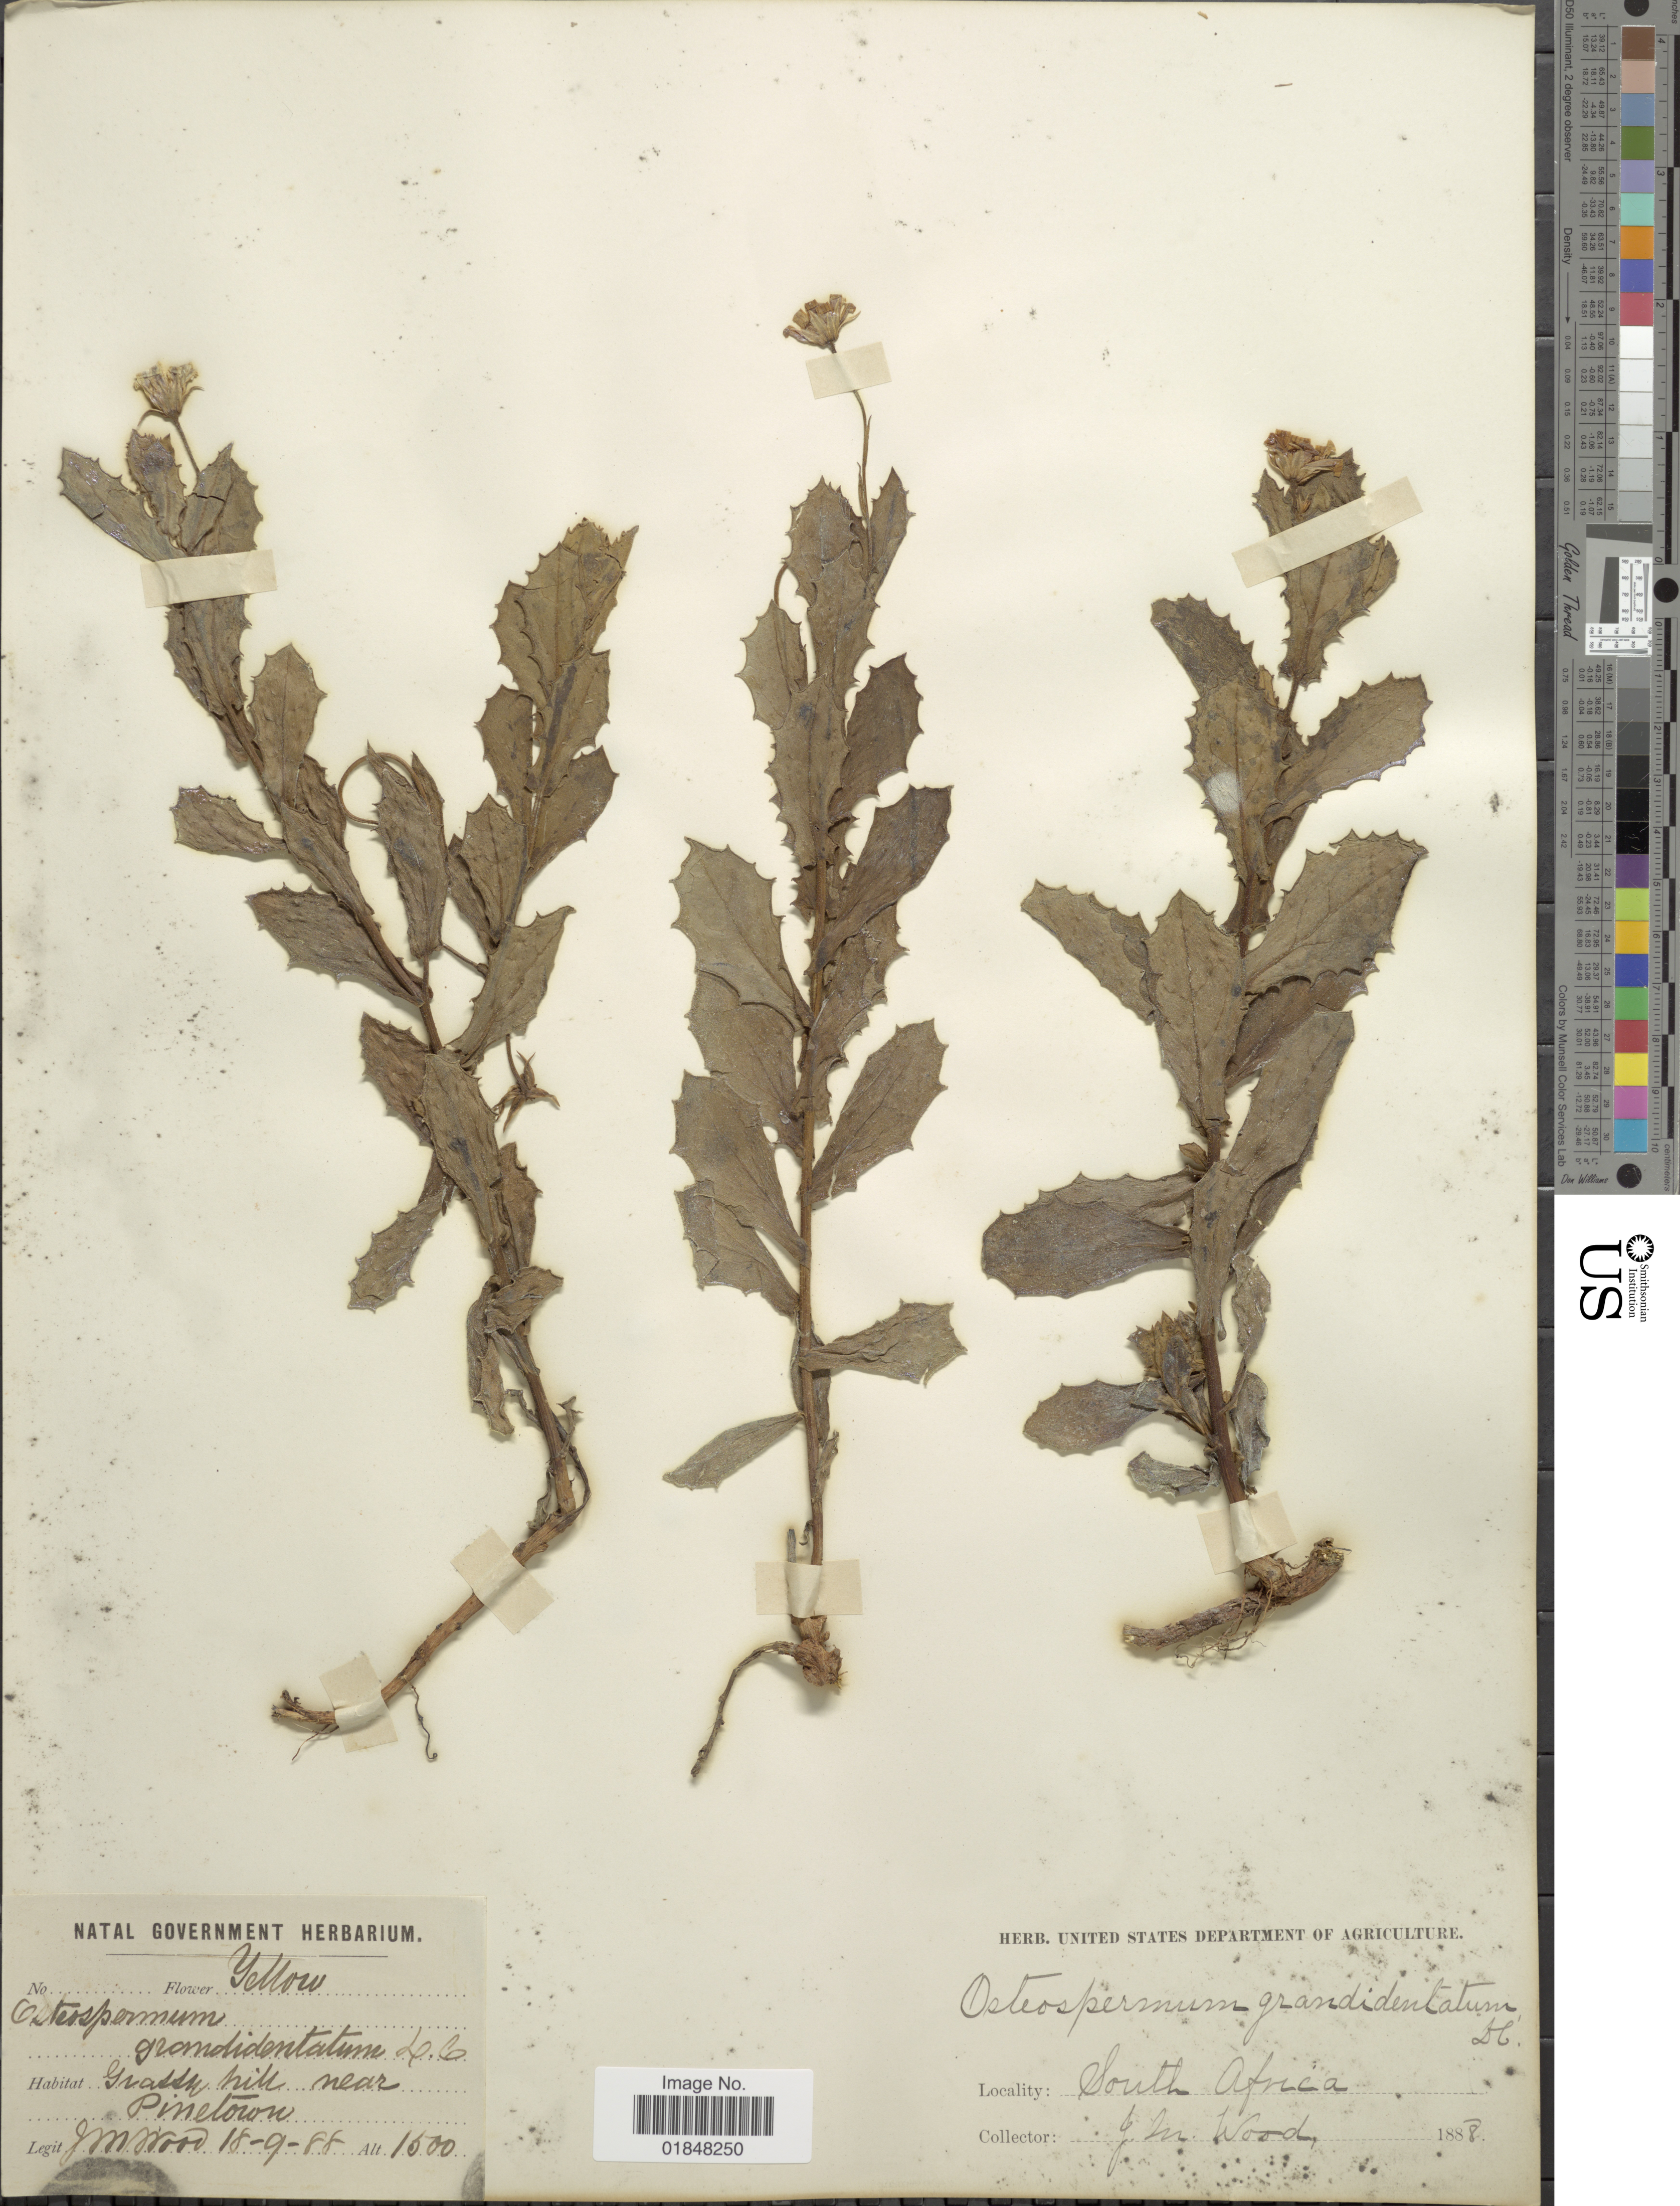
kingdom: Plantae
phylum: Tracheophyta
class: Magnoliopsida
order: Asterales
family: Asteraceae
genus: Osteospermum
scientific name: Osteospermum grandidentatum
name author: DC.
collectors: J. M. Wood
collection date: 1888-09-18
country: South Africa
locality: Near Pinetown